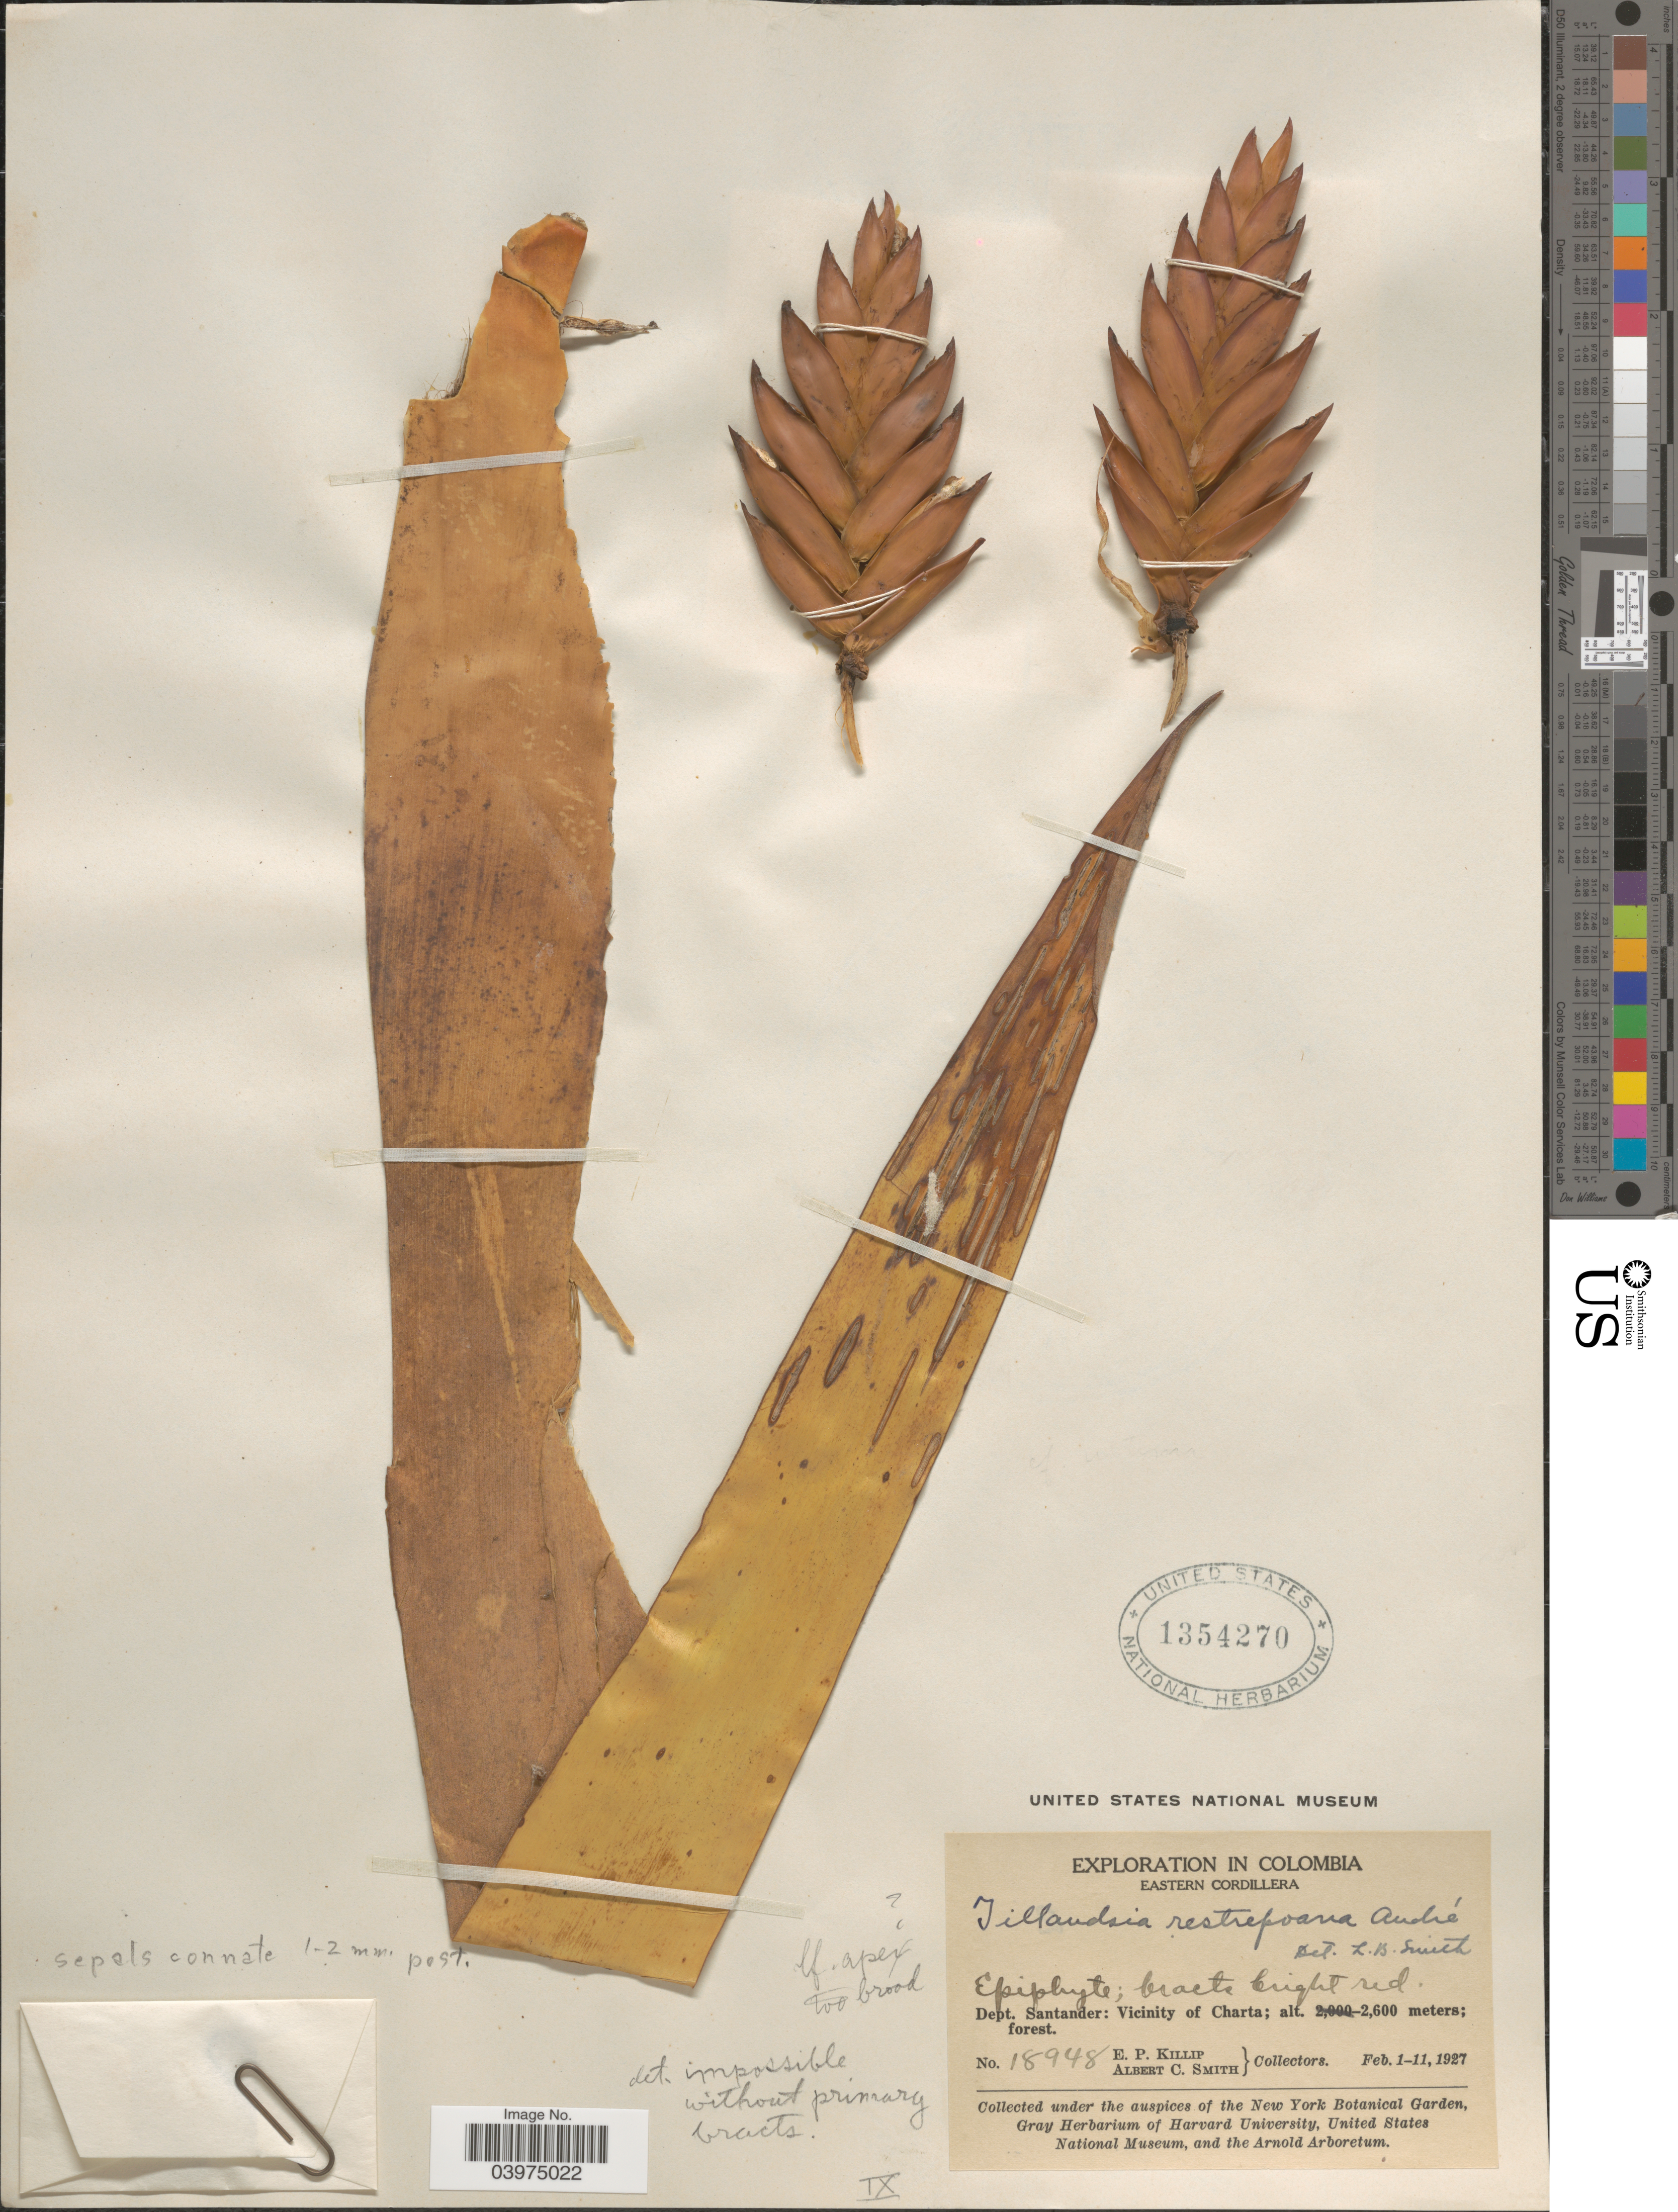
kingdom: Plantae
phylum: Tracheophyta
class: Liliopsida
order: Poales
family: Bromeliaceae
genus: Tillandsia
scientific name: Tillandsia sp.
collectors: E. P. Killip & A. C. Smith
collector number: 18948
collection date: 1927-02-01/1927-02-11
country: Colombia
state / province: Santander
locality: Exploration in Colombia. Eastern Cordillera. Dept. Santander: Vicinity of Charta.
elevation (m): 2600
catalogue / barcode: US 1354270